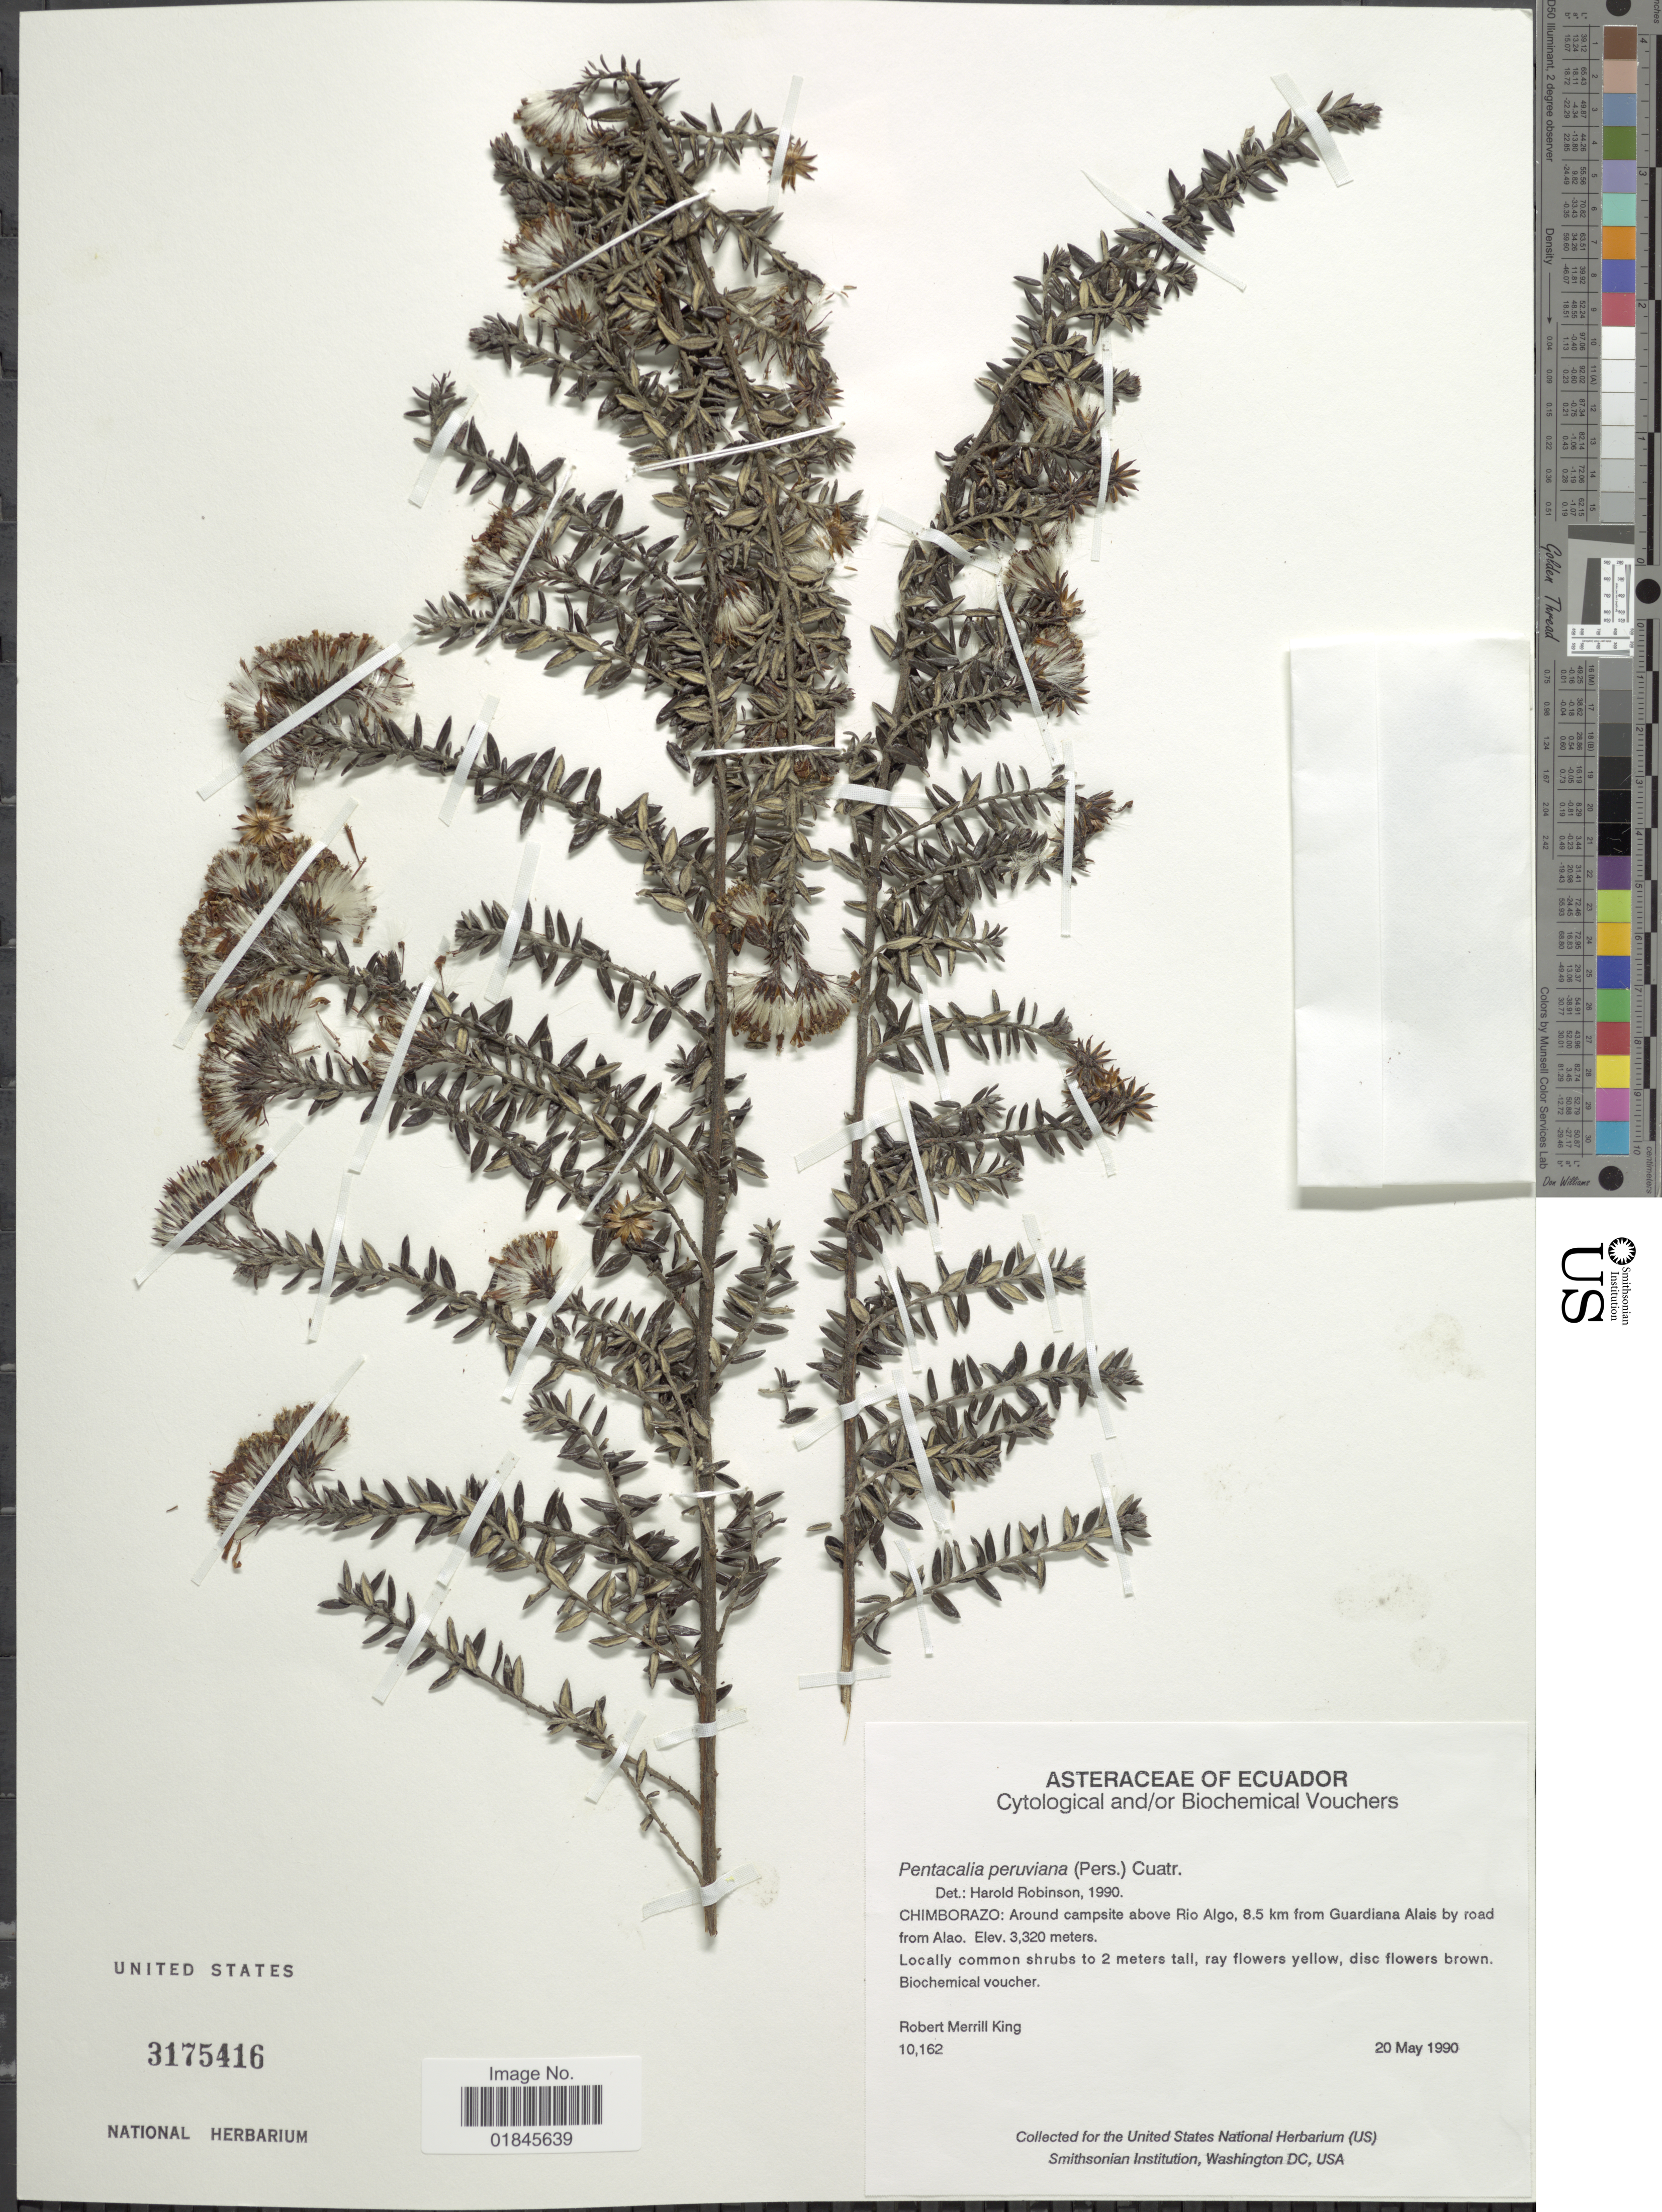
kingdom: Plantae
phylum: Tracheophyta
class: Magnoliopsida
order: Asterales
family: Asteraceae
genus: Pentacalia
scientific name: Pentacalia peruviana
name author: (Pers.) Cuatrec.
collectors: R. M. King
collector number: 10162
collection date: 1990-05-20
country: Ecuador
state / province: Chimborazo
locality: Around campsite above Rio Algo, 8.5 km from Guardiana Alais by road from Alao.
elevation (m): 3320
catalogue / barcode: US 3175416